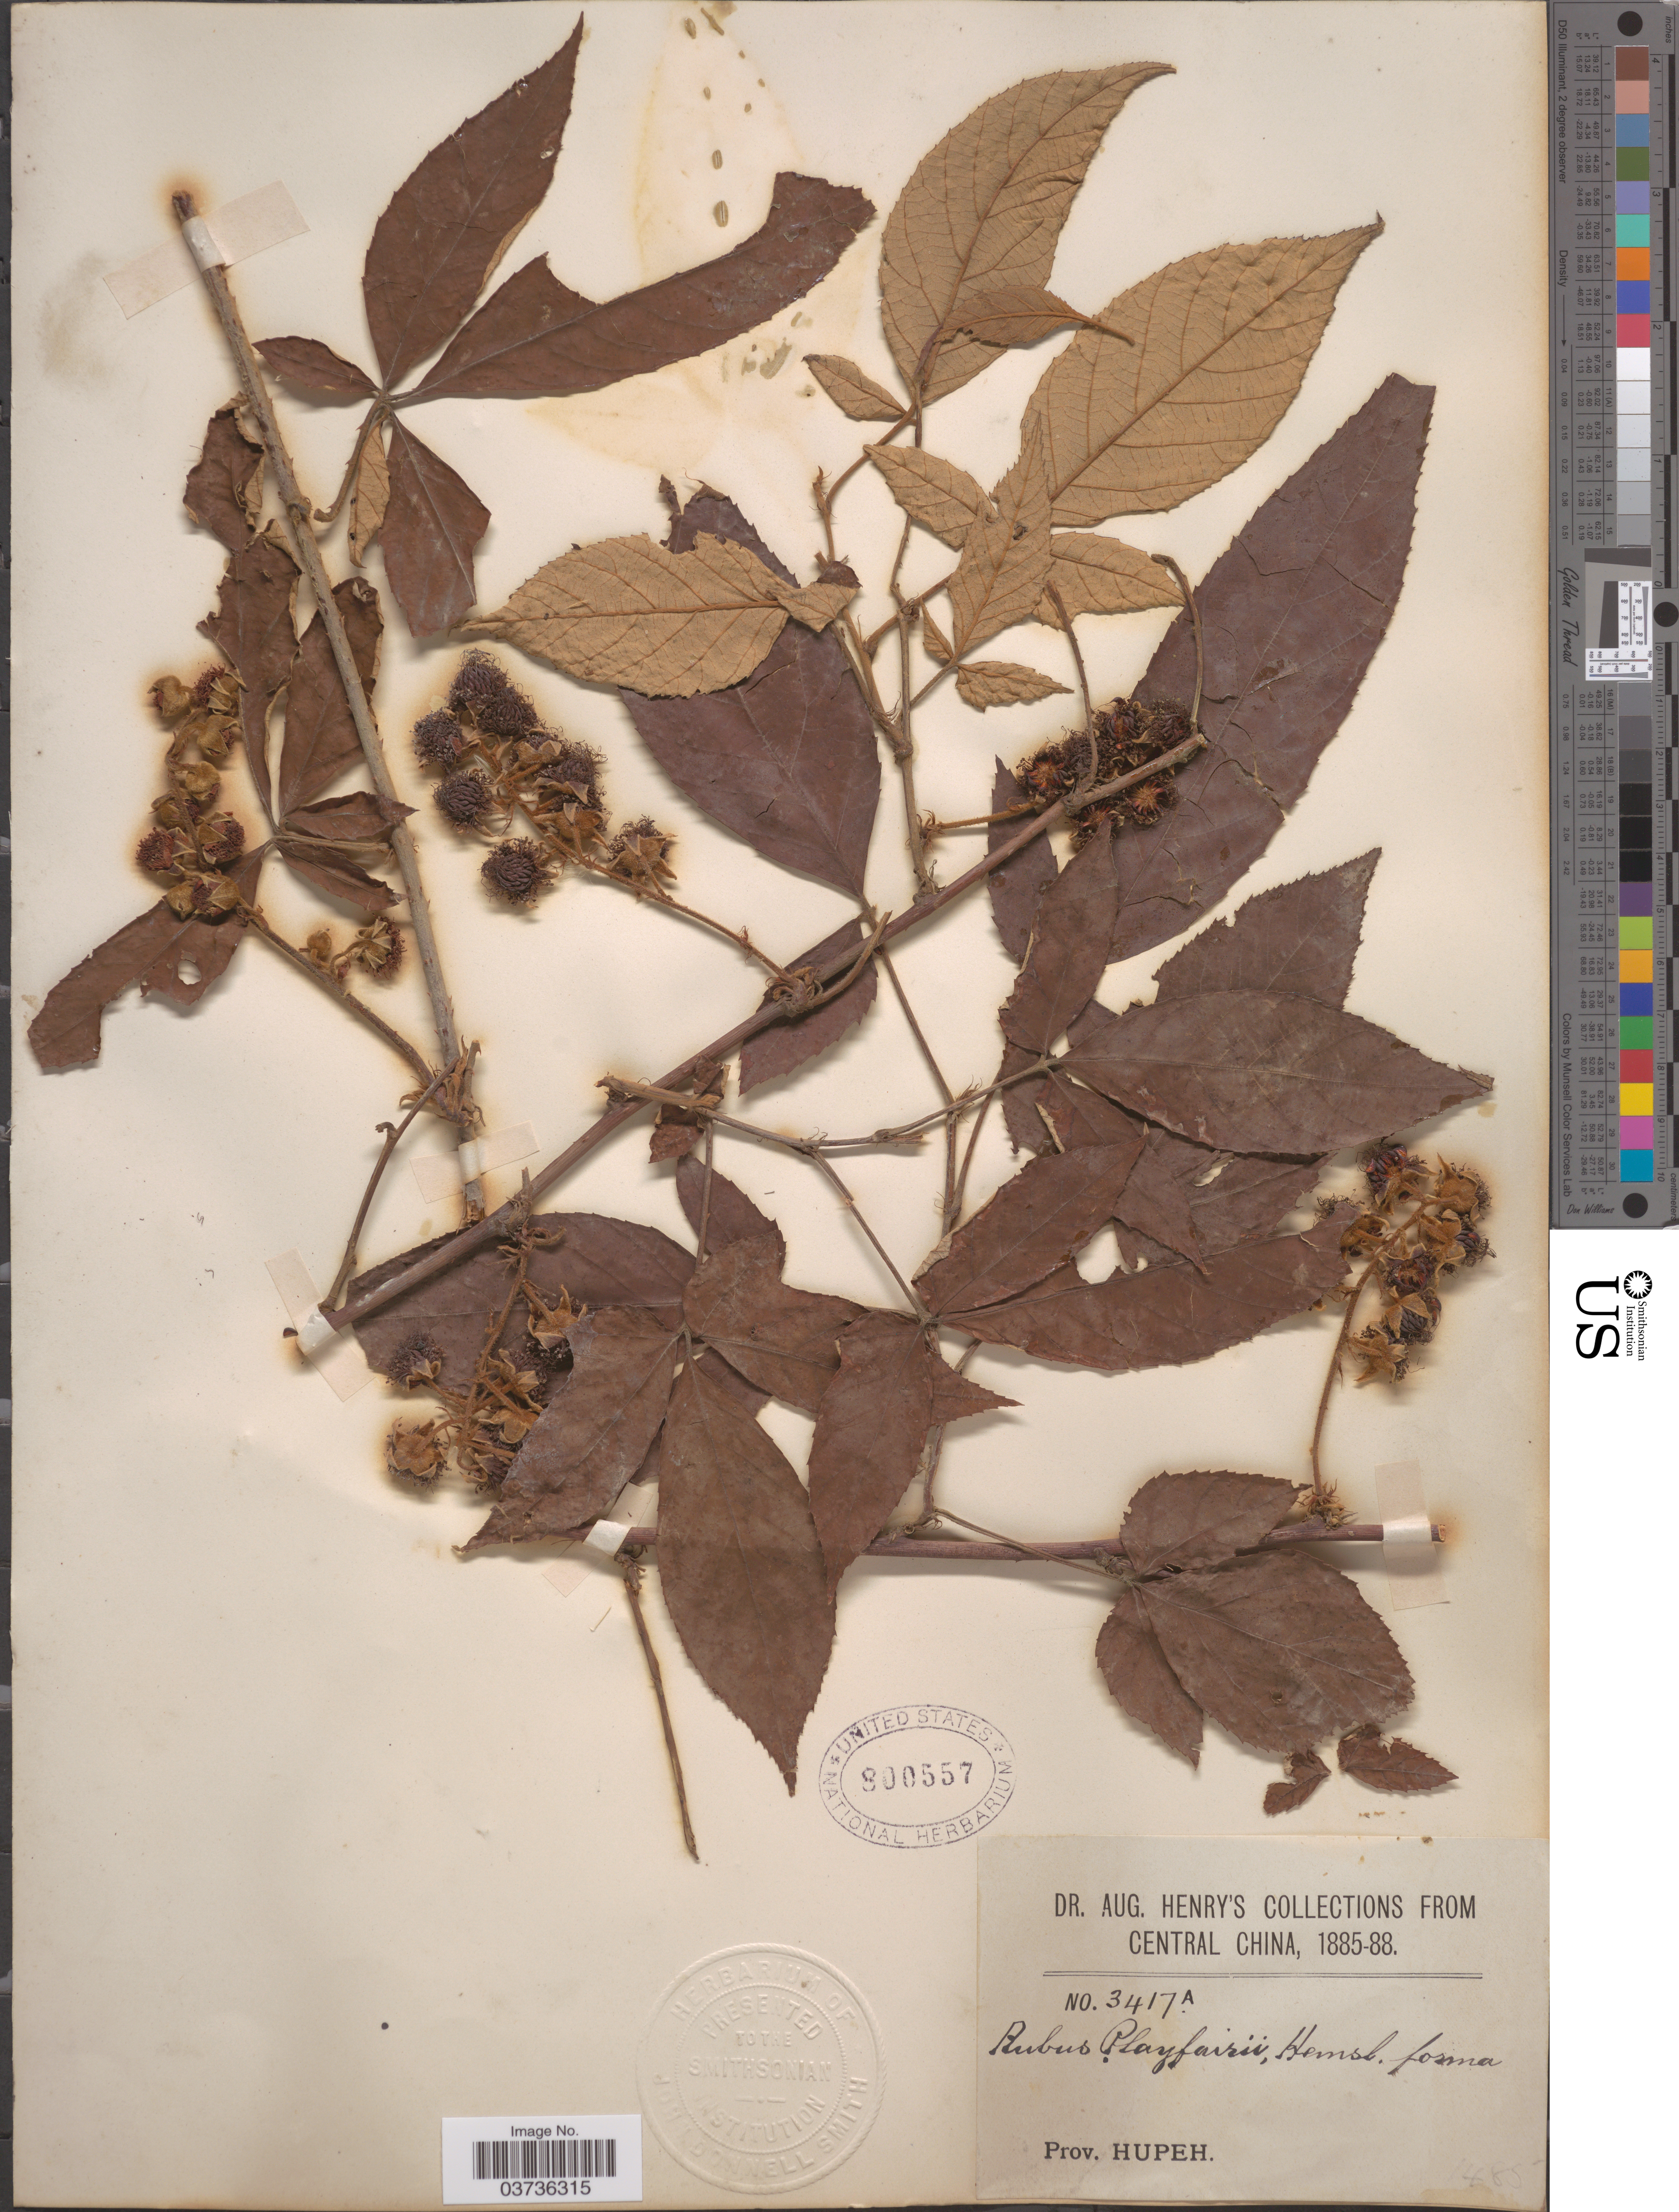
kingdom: Plantae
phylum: Tracheophyta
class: Magnoliopsida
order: Rosales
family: Rosaceae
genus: Rubus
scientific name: Rubus playfairii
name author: Hemsl.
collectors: A. Henry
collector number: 3417 A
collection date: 1885/1888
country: China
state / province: Hubei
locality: Central China. Prov. Hupeh.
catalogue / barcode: US 800557